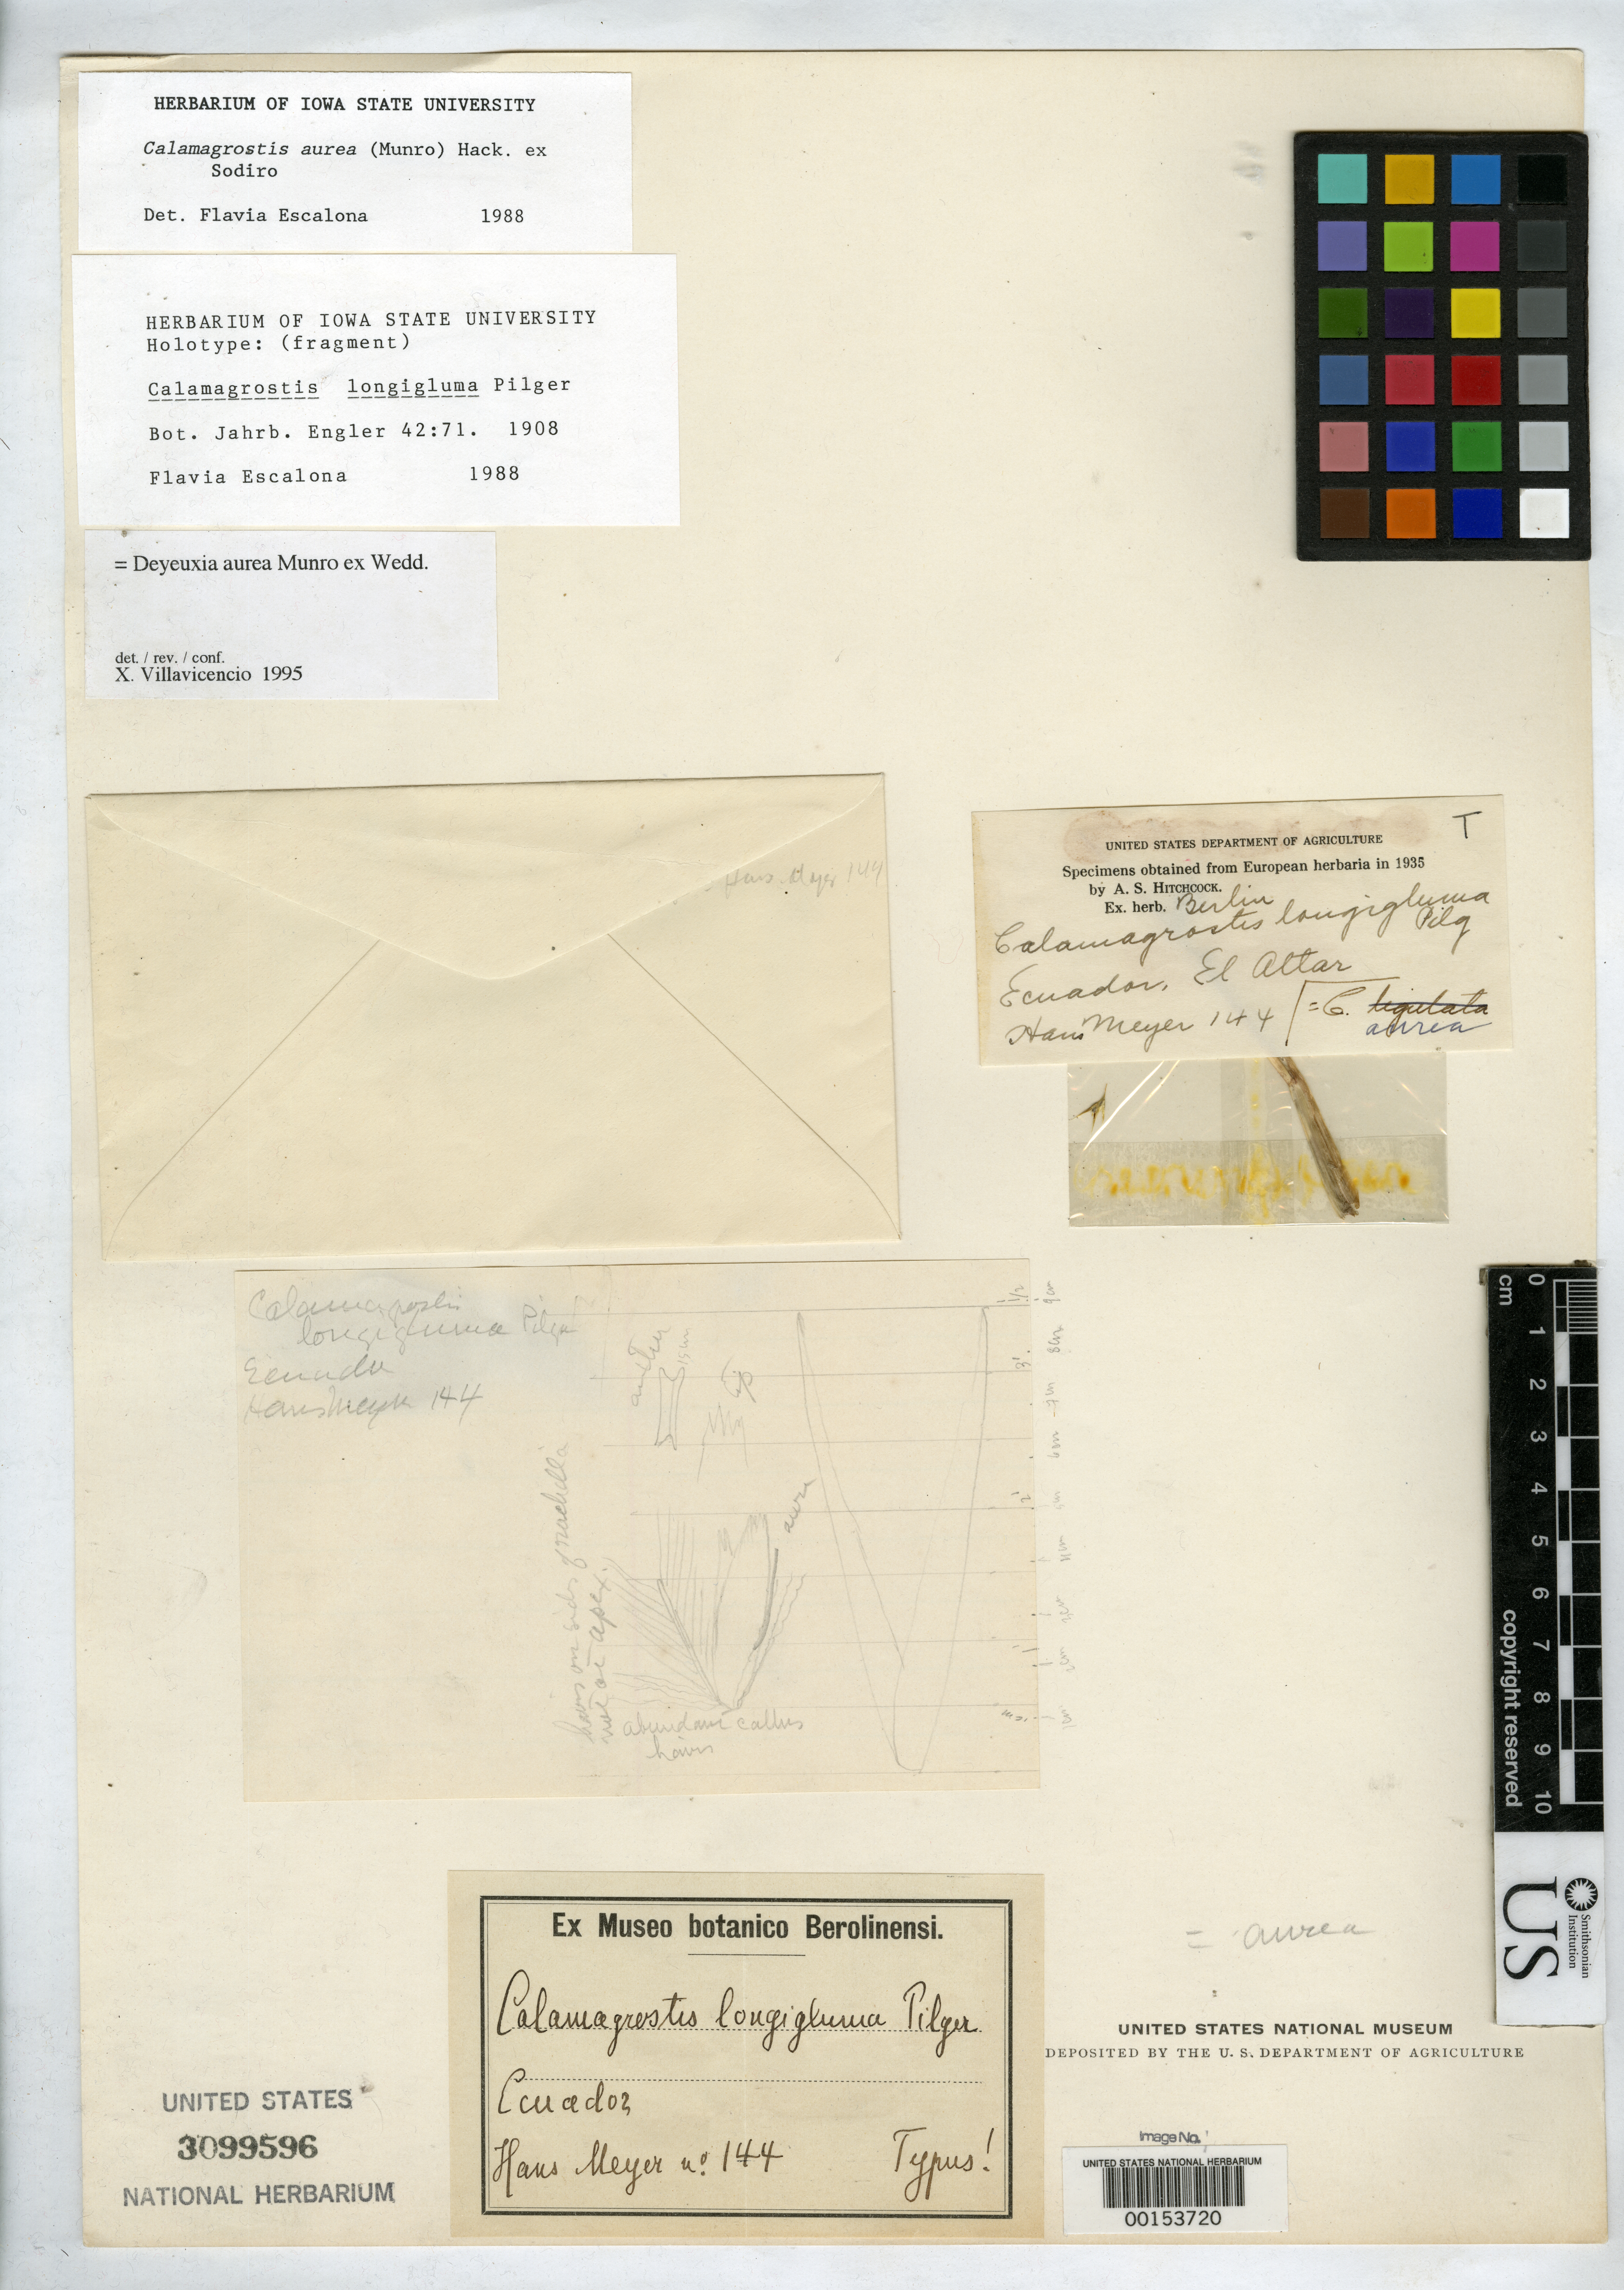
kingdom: Plantae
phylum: Tracheophyta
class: Liliopsida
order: Poales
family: Poaceae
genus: Calamagrostis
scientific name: Calamagrostis longigluma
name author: Pilg.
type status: Type Fragment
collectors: H. Meyer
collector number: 144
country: Ecuador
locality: El Altar.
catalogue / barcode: US 3099596